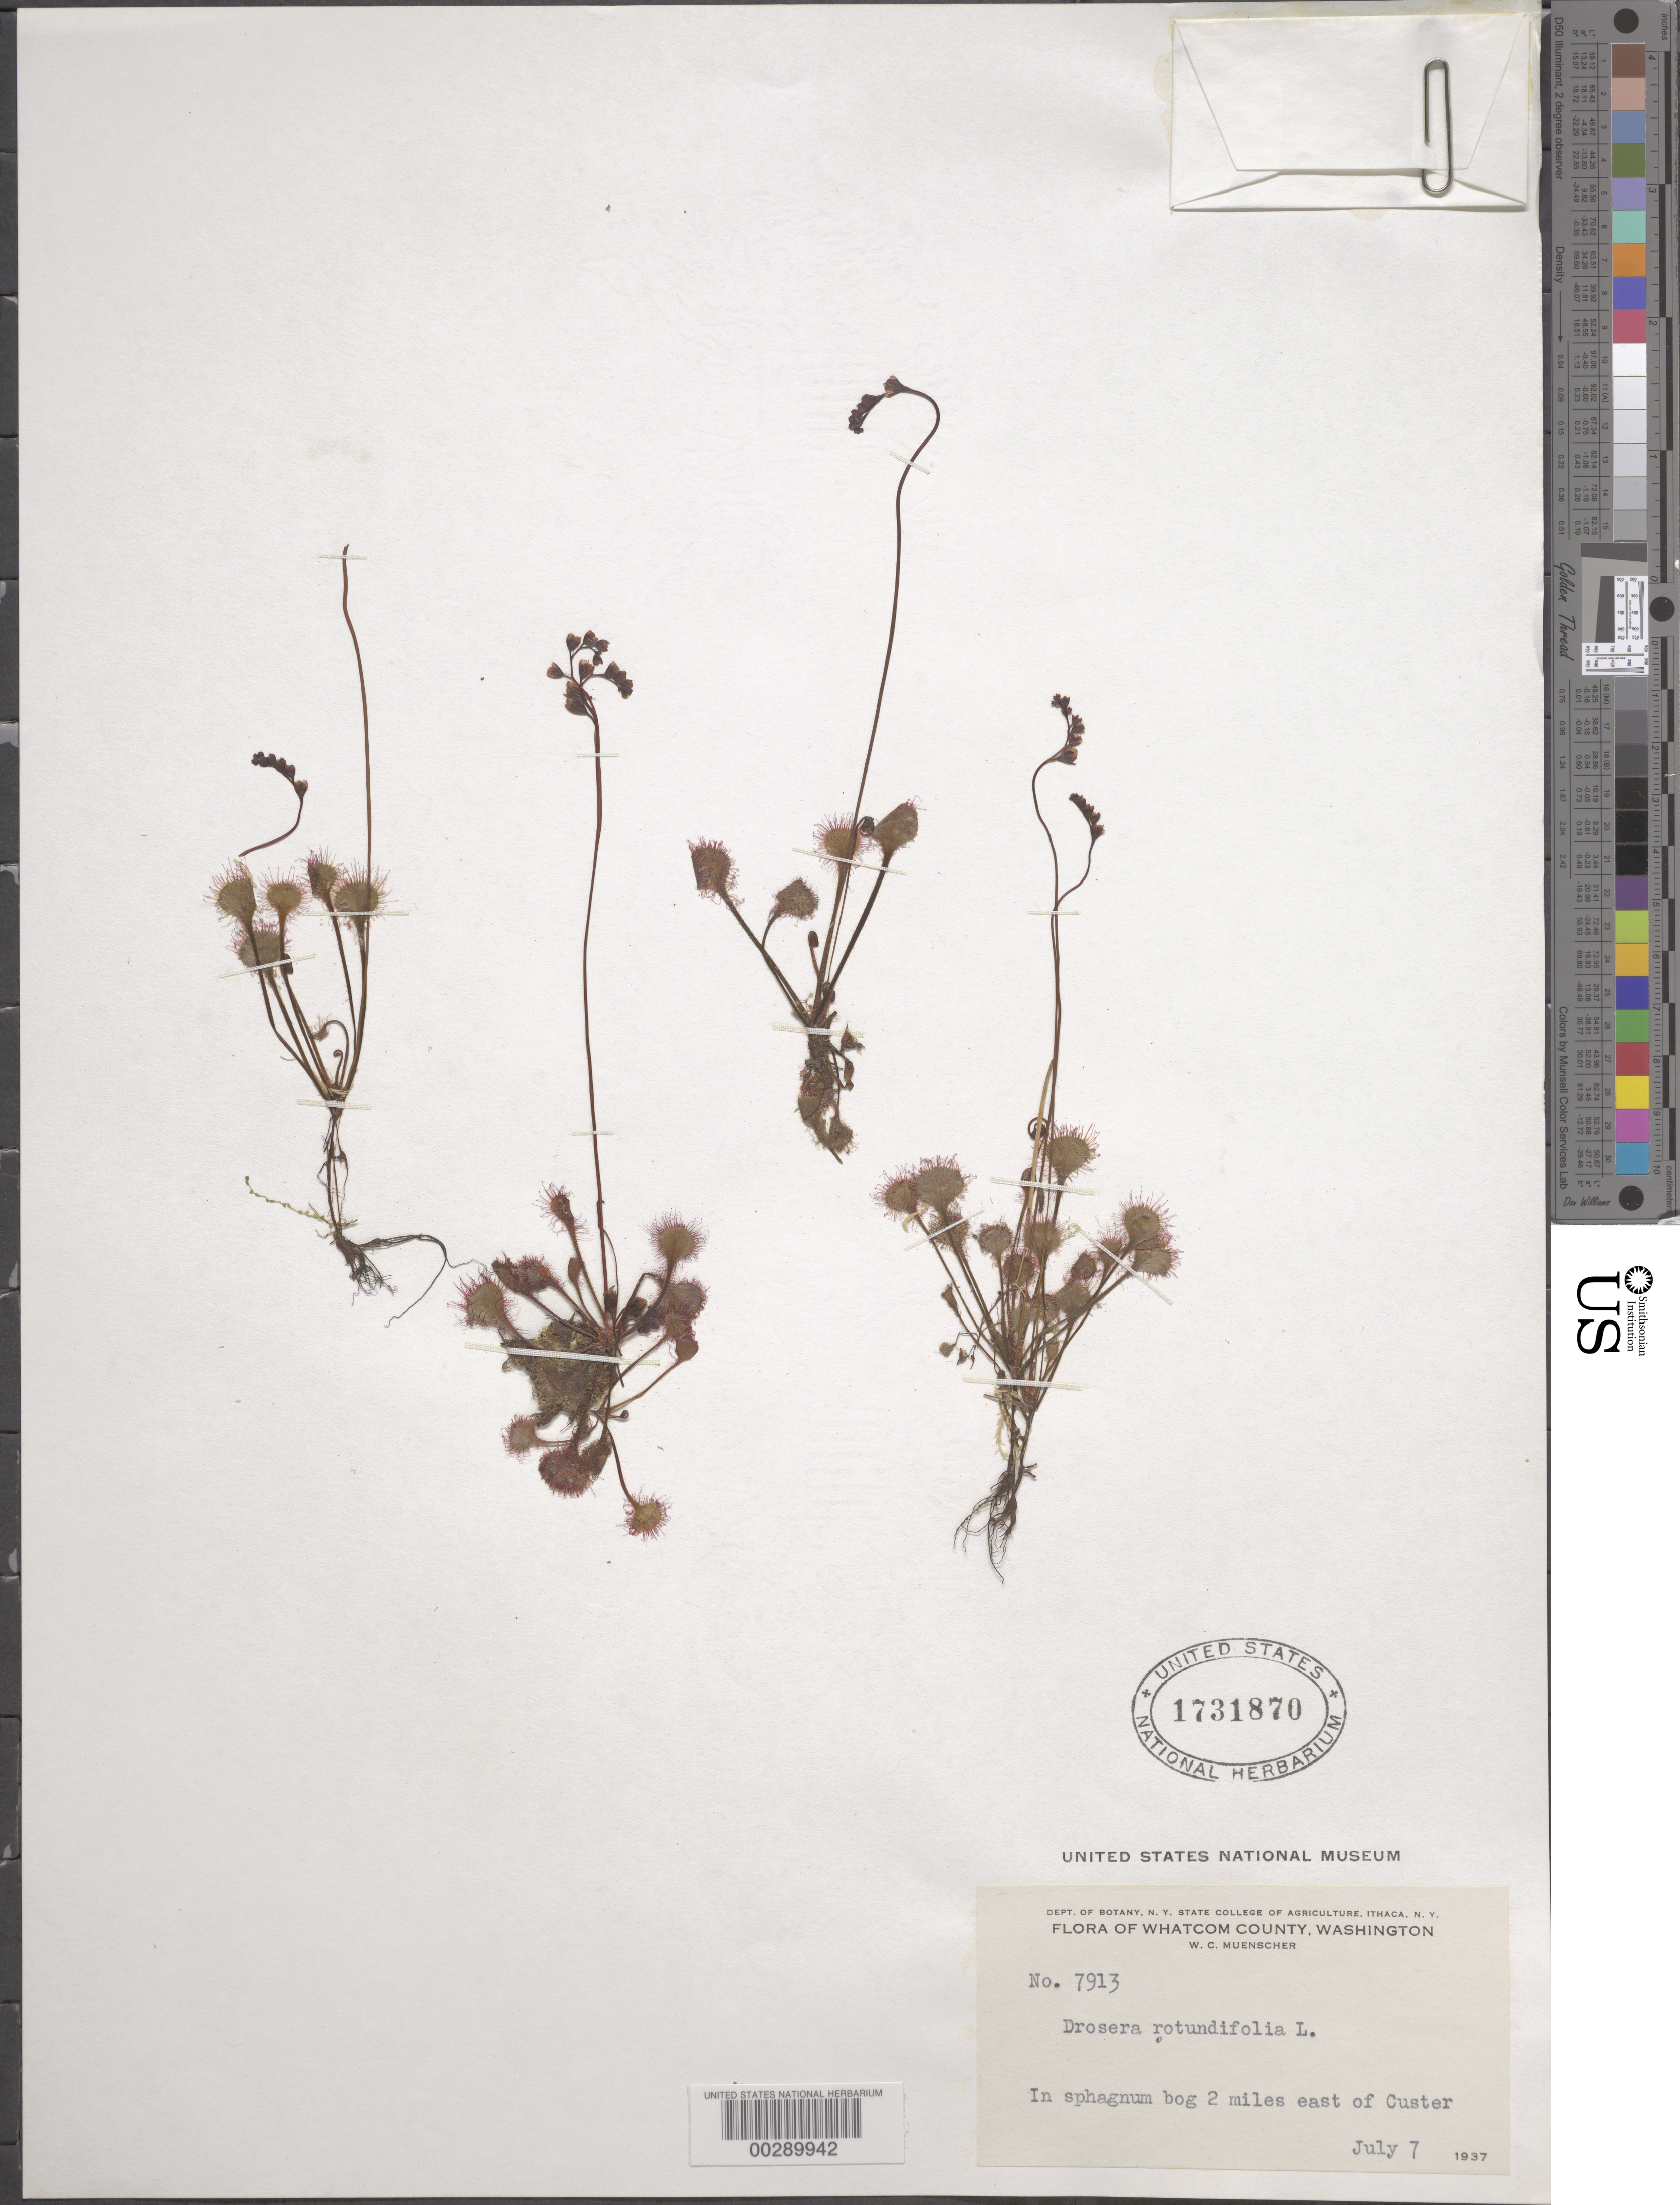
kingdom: Plantae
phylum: Tracheophyta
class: Magnoliopsida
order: Caryophyllales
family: Droseraceae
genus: Drosera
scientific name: Drosera rotundifolia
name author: L.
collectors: W. Muenscher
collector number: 7913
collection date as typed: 07 Jul 1937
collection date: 1937-07-07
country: United States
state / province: Washington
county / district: Whatcom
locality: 2 mi. e of custer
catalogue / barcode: US 1731870